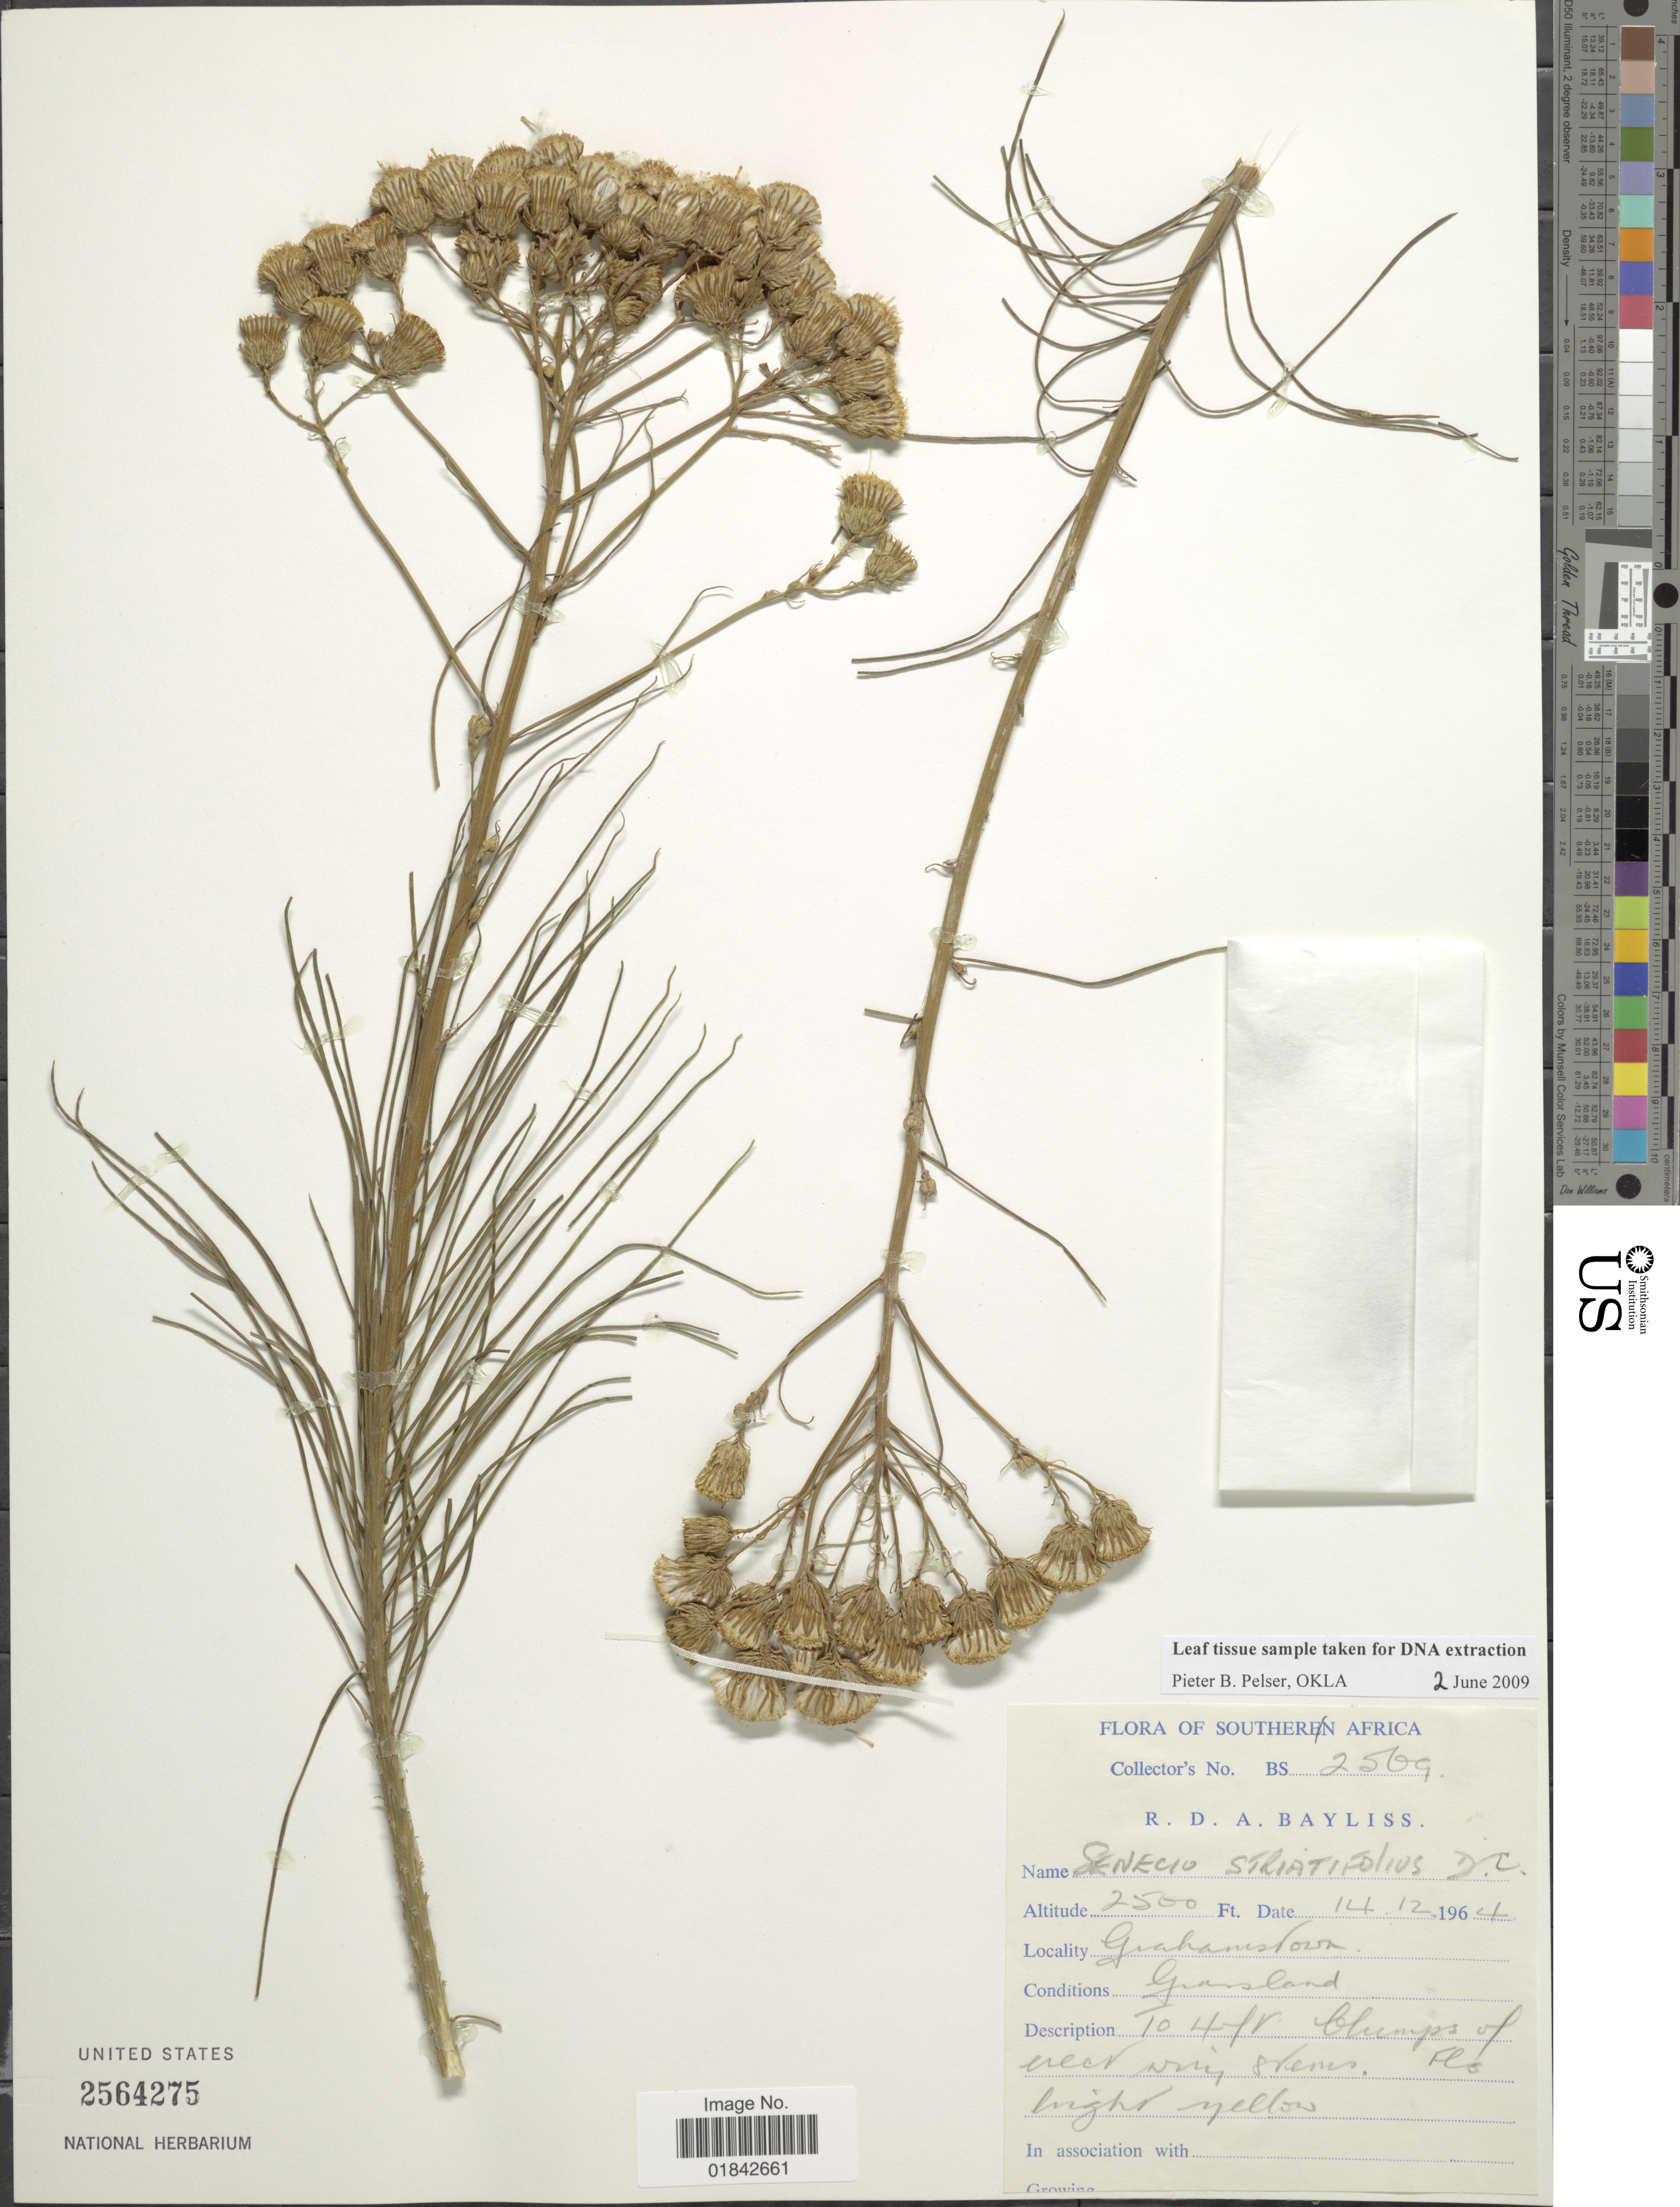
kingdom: Plantae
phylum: Tracheophyta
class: Magnoliopsida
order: Asterales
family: Asteraceae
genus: Senecio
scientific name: Senecio striatifolius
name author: DC.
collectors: R. Bayliss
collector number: BS2569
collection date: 1964-12-14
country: South Africa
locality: Southern Africa, Grahamstown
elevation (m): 762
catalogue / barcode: US 2564275